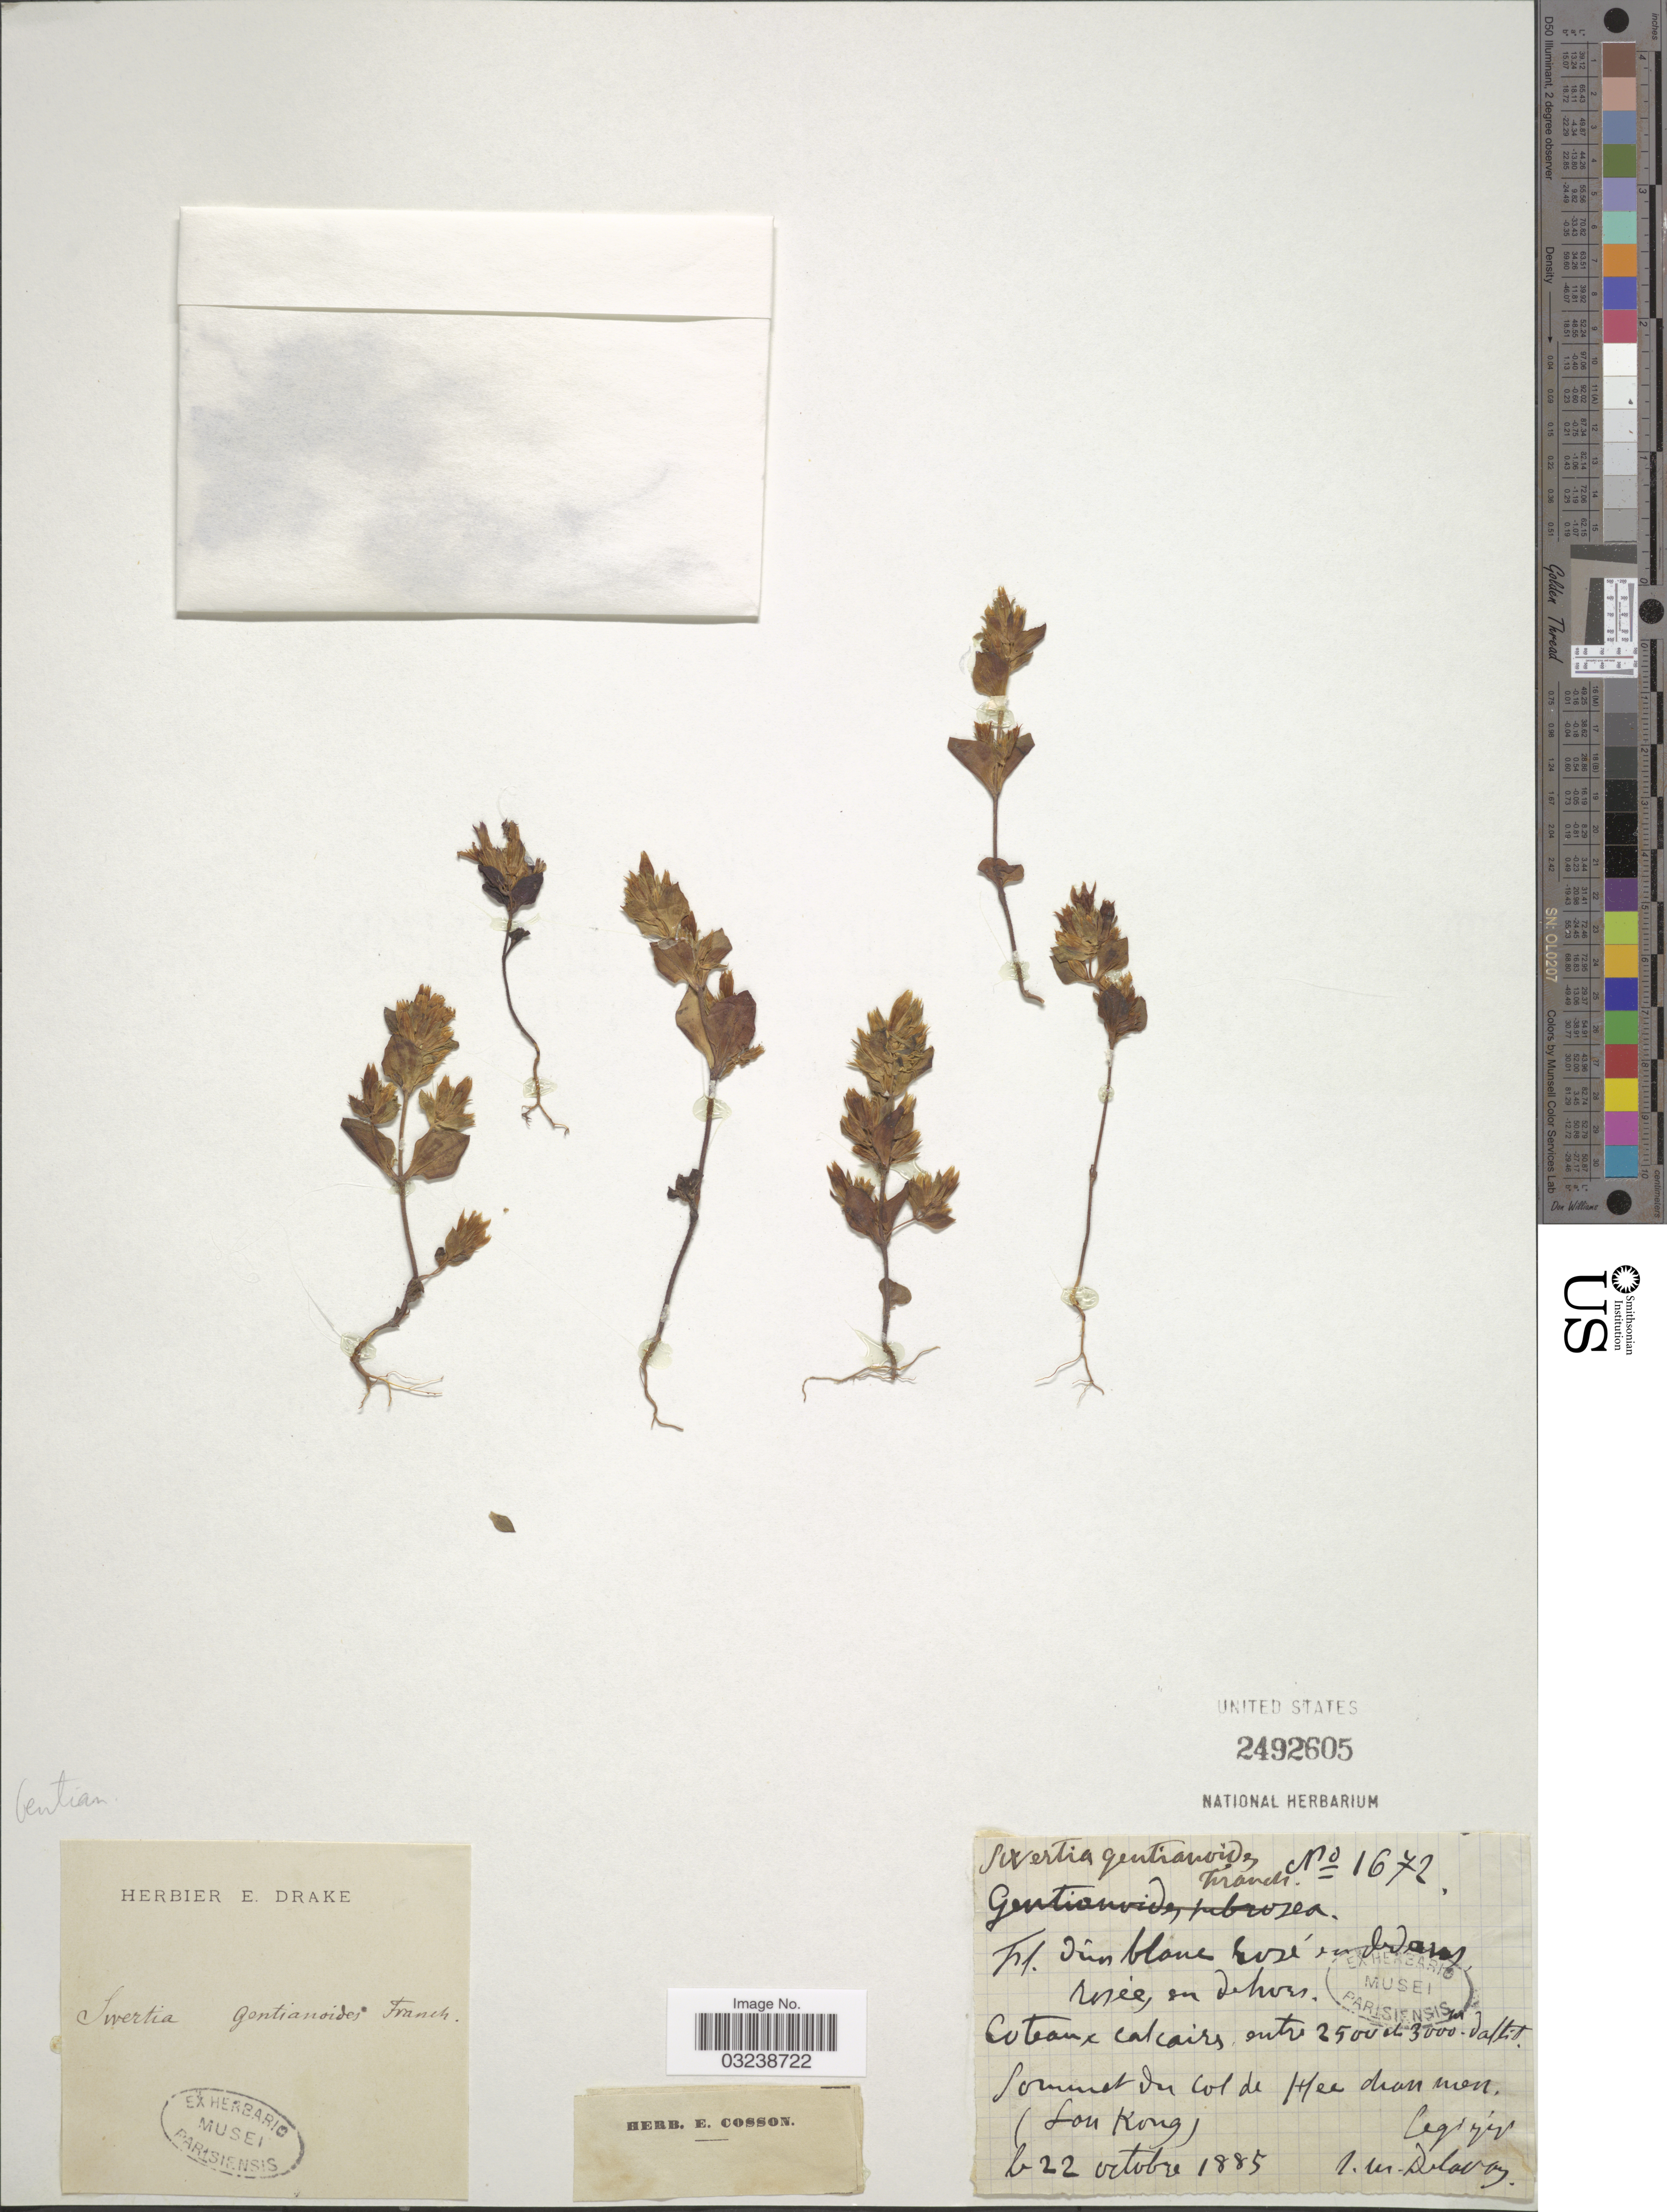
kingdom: Plantae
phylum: Tracheophyta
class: Magnoliopsida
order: Gentianales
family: Gentianaceae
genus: Swertia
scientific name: Swertia gentianoides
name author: Franch.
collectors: J. Delavay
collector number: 1672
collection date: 1885-10-22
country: China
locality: Sommet du Col de Hea [interpreted] dian [interpreted] mon. (Lau Kong).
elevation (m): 2500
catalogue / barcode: US 2492605